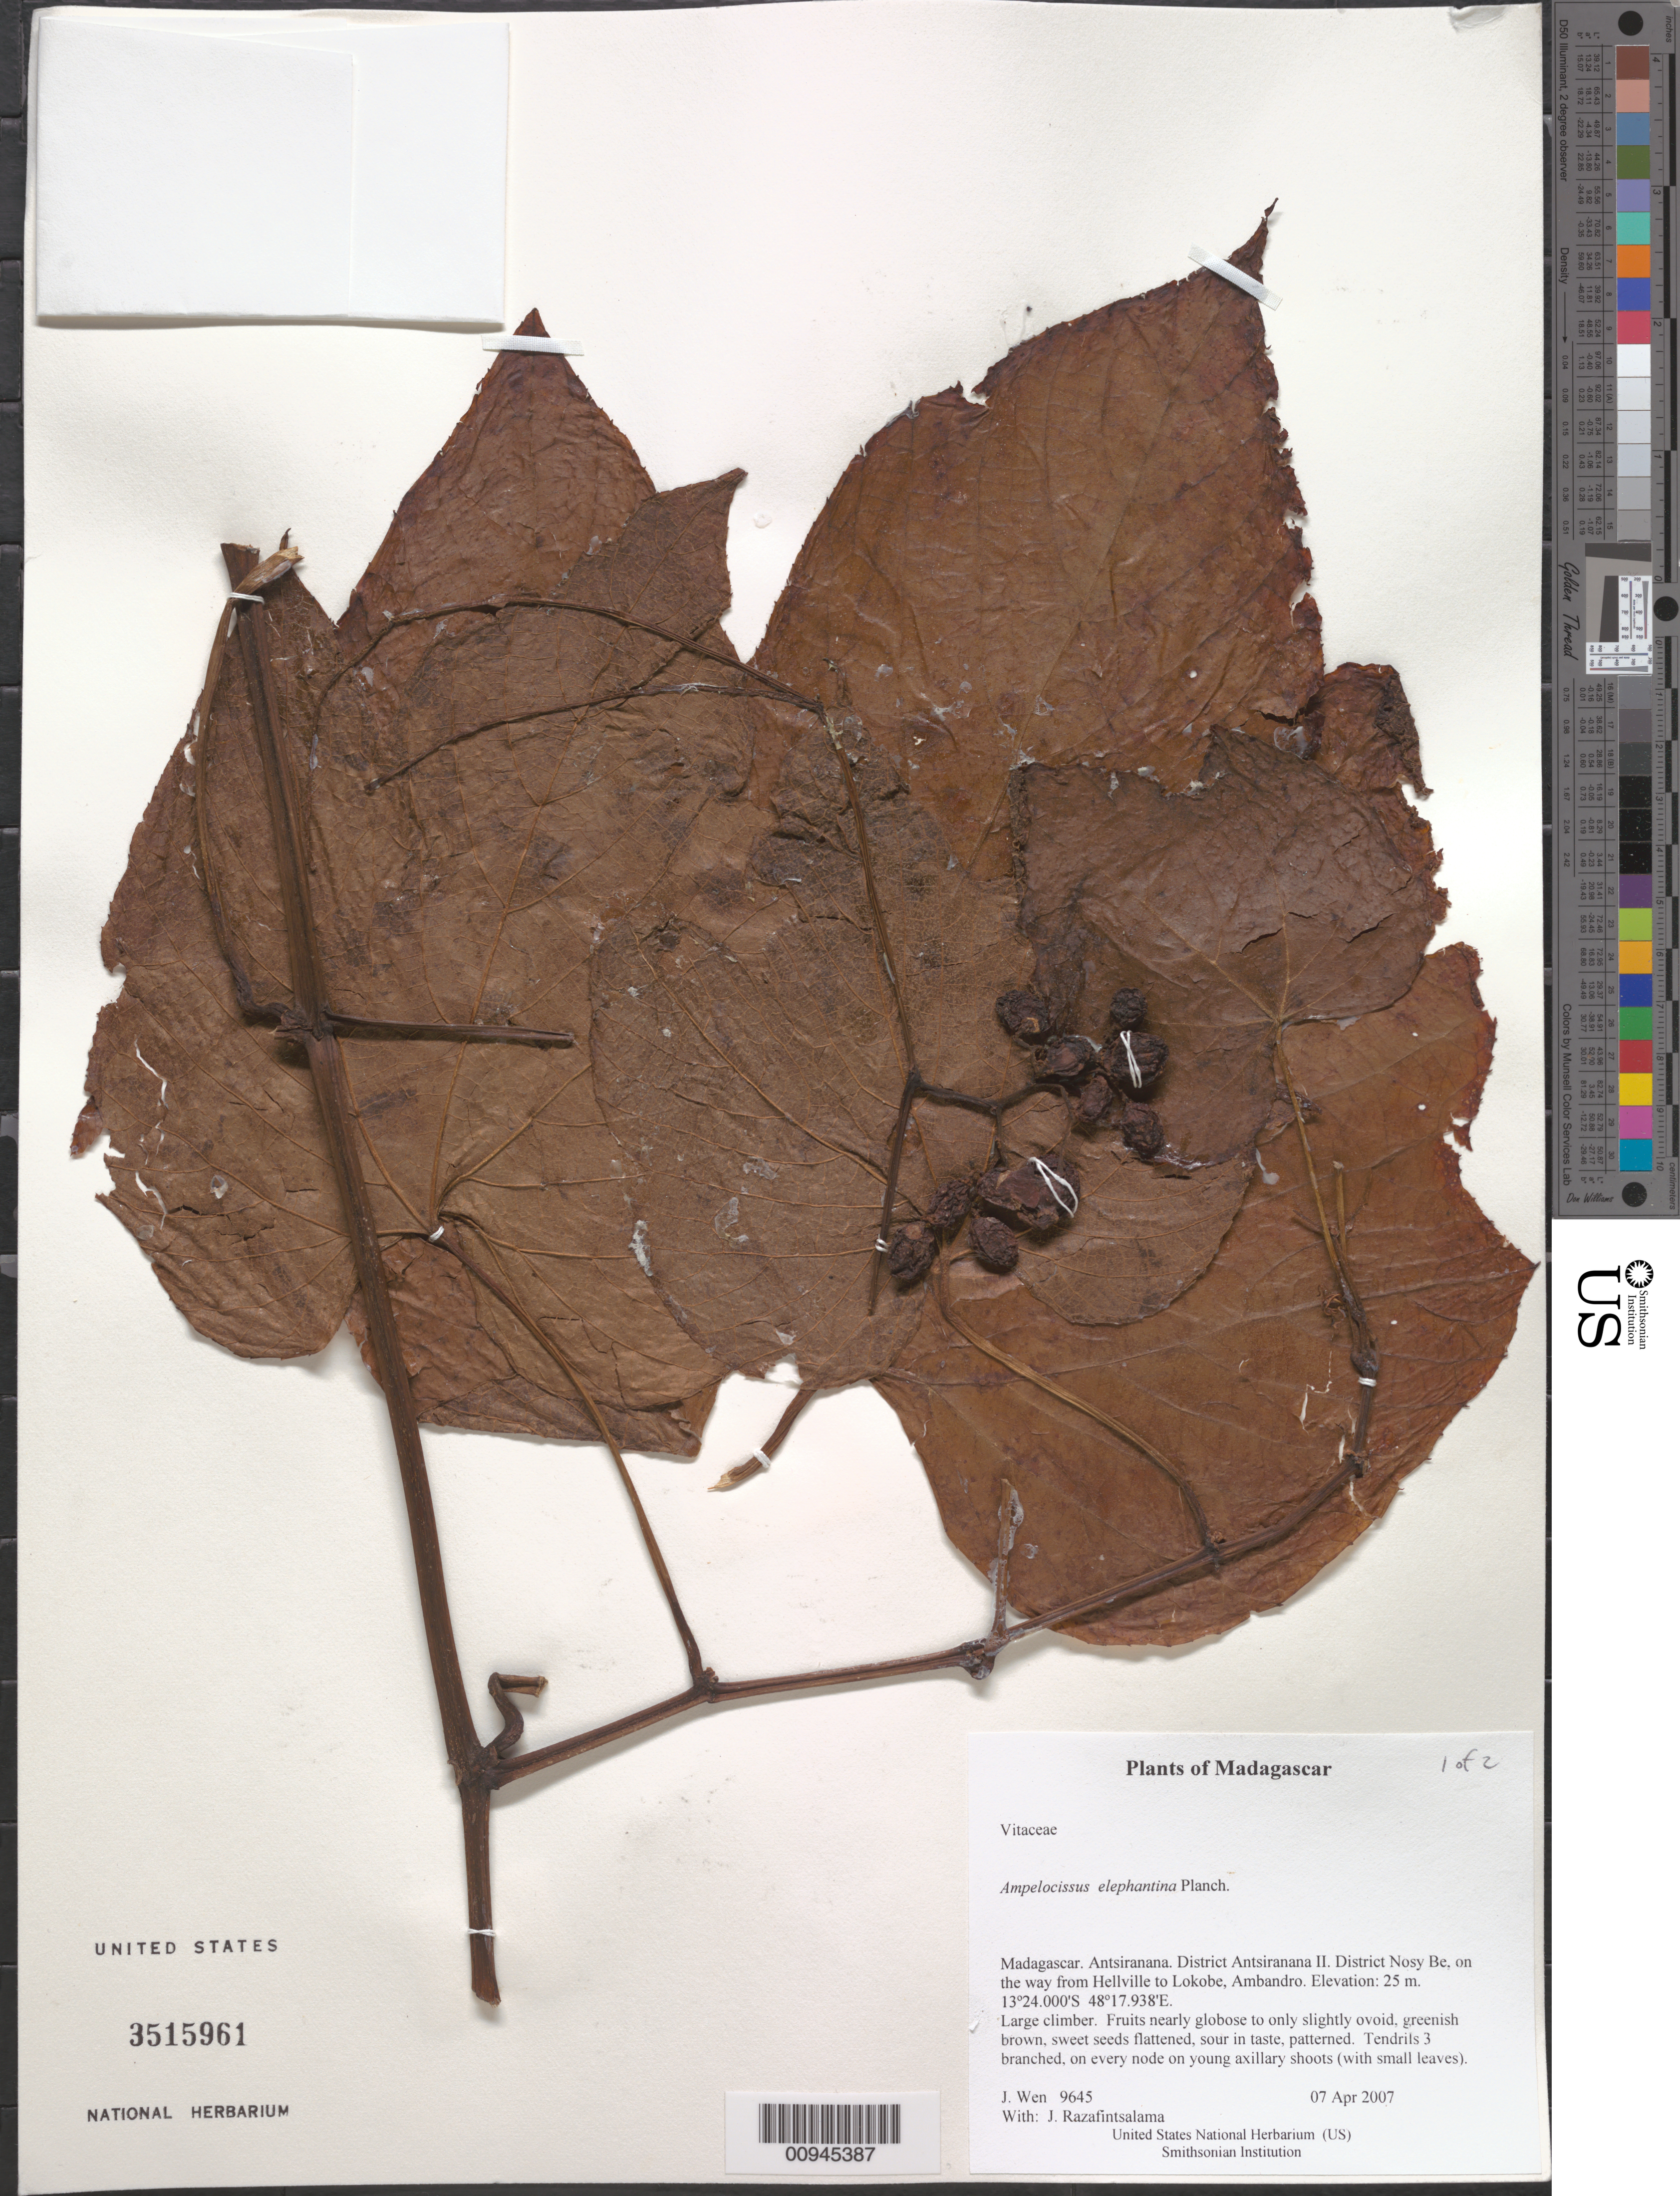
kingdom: Plantae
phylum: Tracheophyta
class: Magnoliopsida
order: Vitales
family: Vitaceae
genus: Ampelocissus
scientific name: Ampelocissus elephantina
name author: Planch.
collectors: J. Wen & J. Razafintsalama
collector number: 9645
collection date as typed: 07 Apr 2007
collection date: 2007-04-07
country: Madagascar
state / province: Diana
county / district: Nosy Be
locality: District Antsiranana II. District Nosy Be, on the way from Hellville to Lokobe, Ambandro.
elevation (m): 25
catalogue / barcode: US 3515961